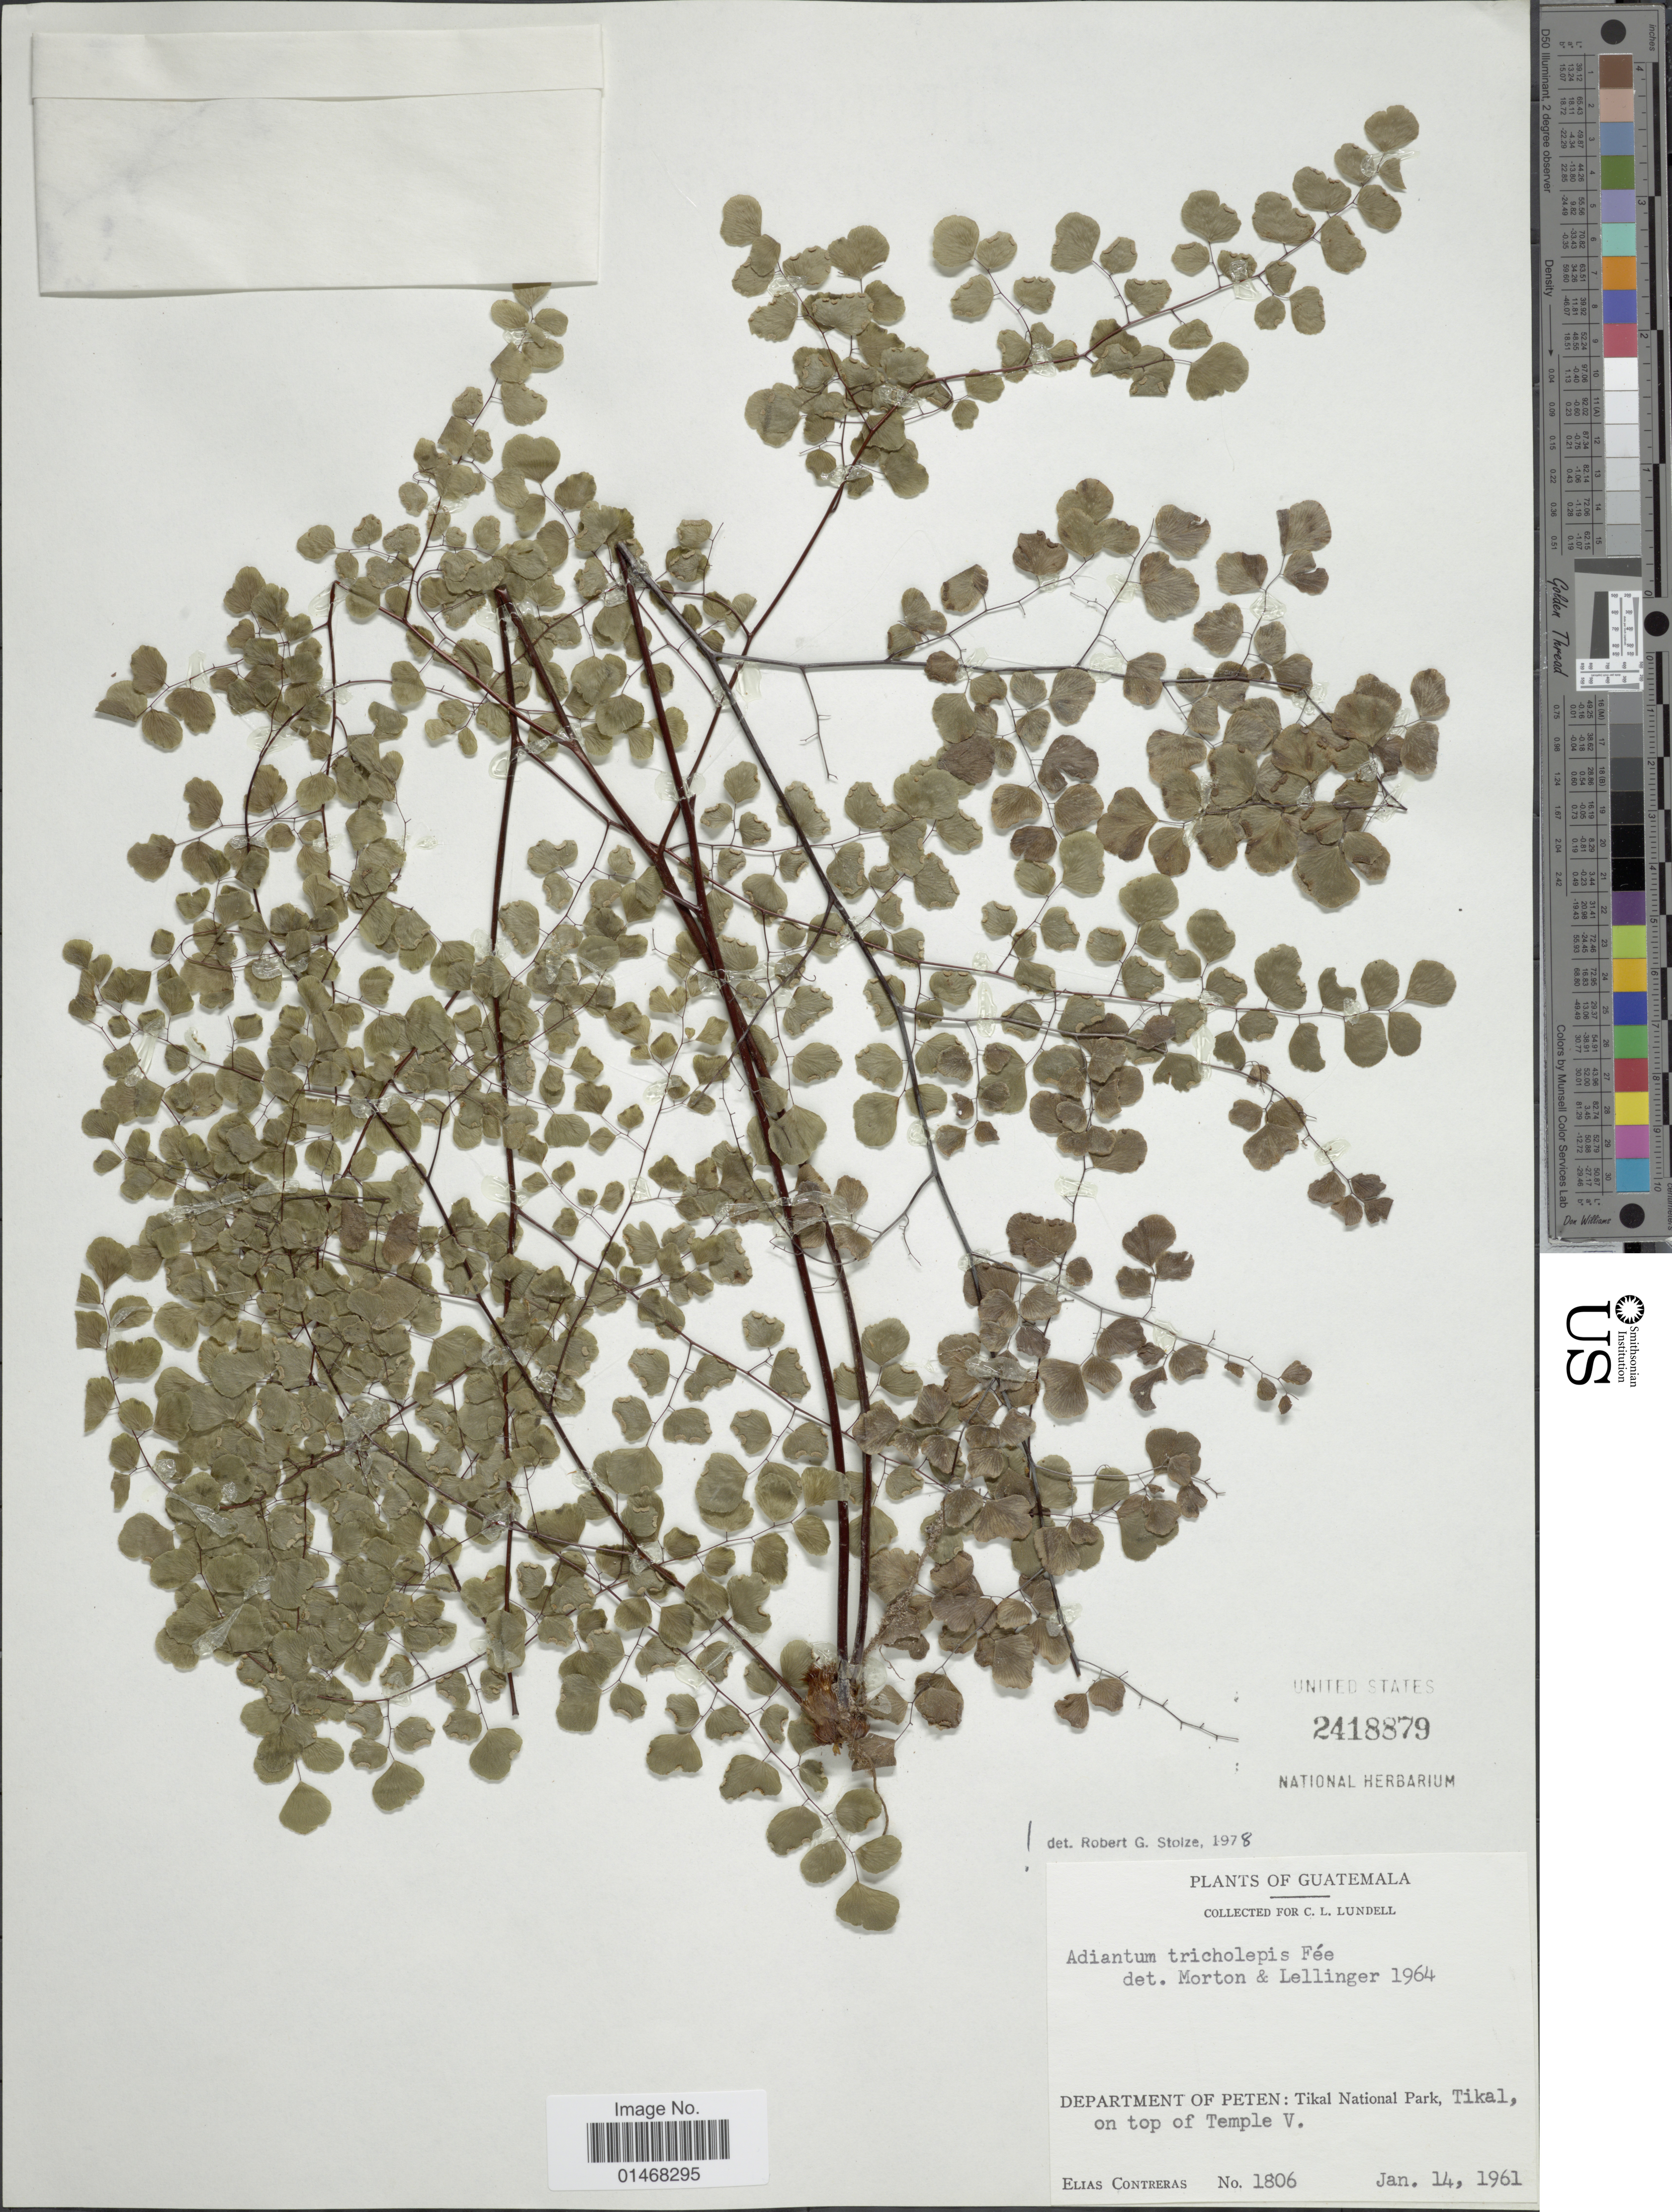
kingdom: Plantae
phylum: Tracheophyta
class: Polypodiopsida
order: Polypodiales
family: Pteridaceae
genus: Adiantum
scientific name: Adiantum tricholepis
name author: Fée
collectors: E. Contreras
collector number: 1806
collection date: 1961-01-14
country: Guatemala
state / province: El Petén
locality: Department of Peten: Tikal National Park, Tikal, on top of Temple V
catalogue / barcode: US 2418879